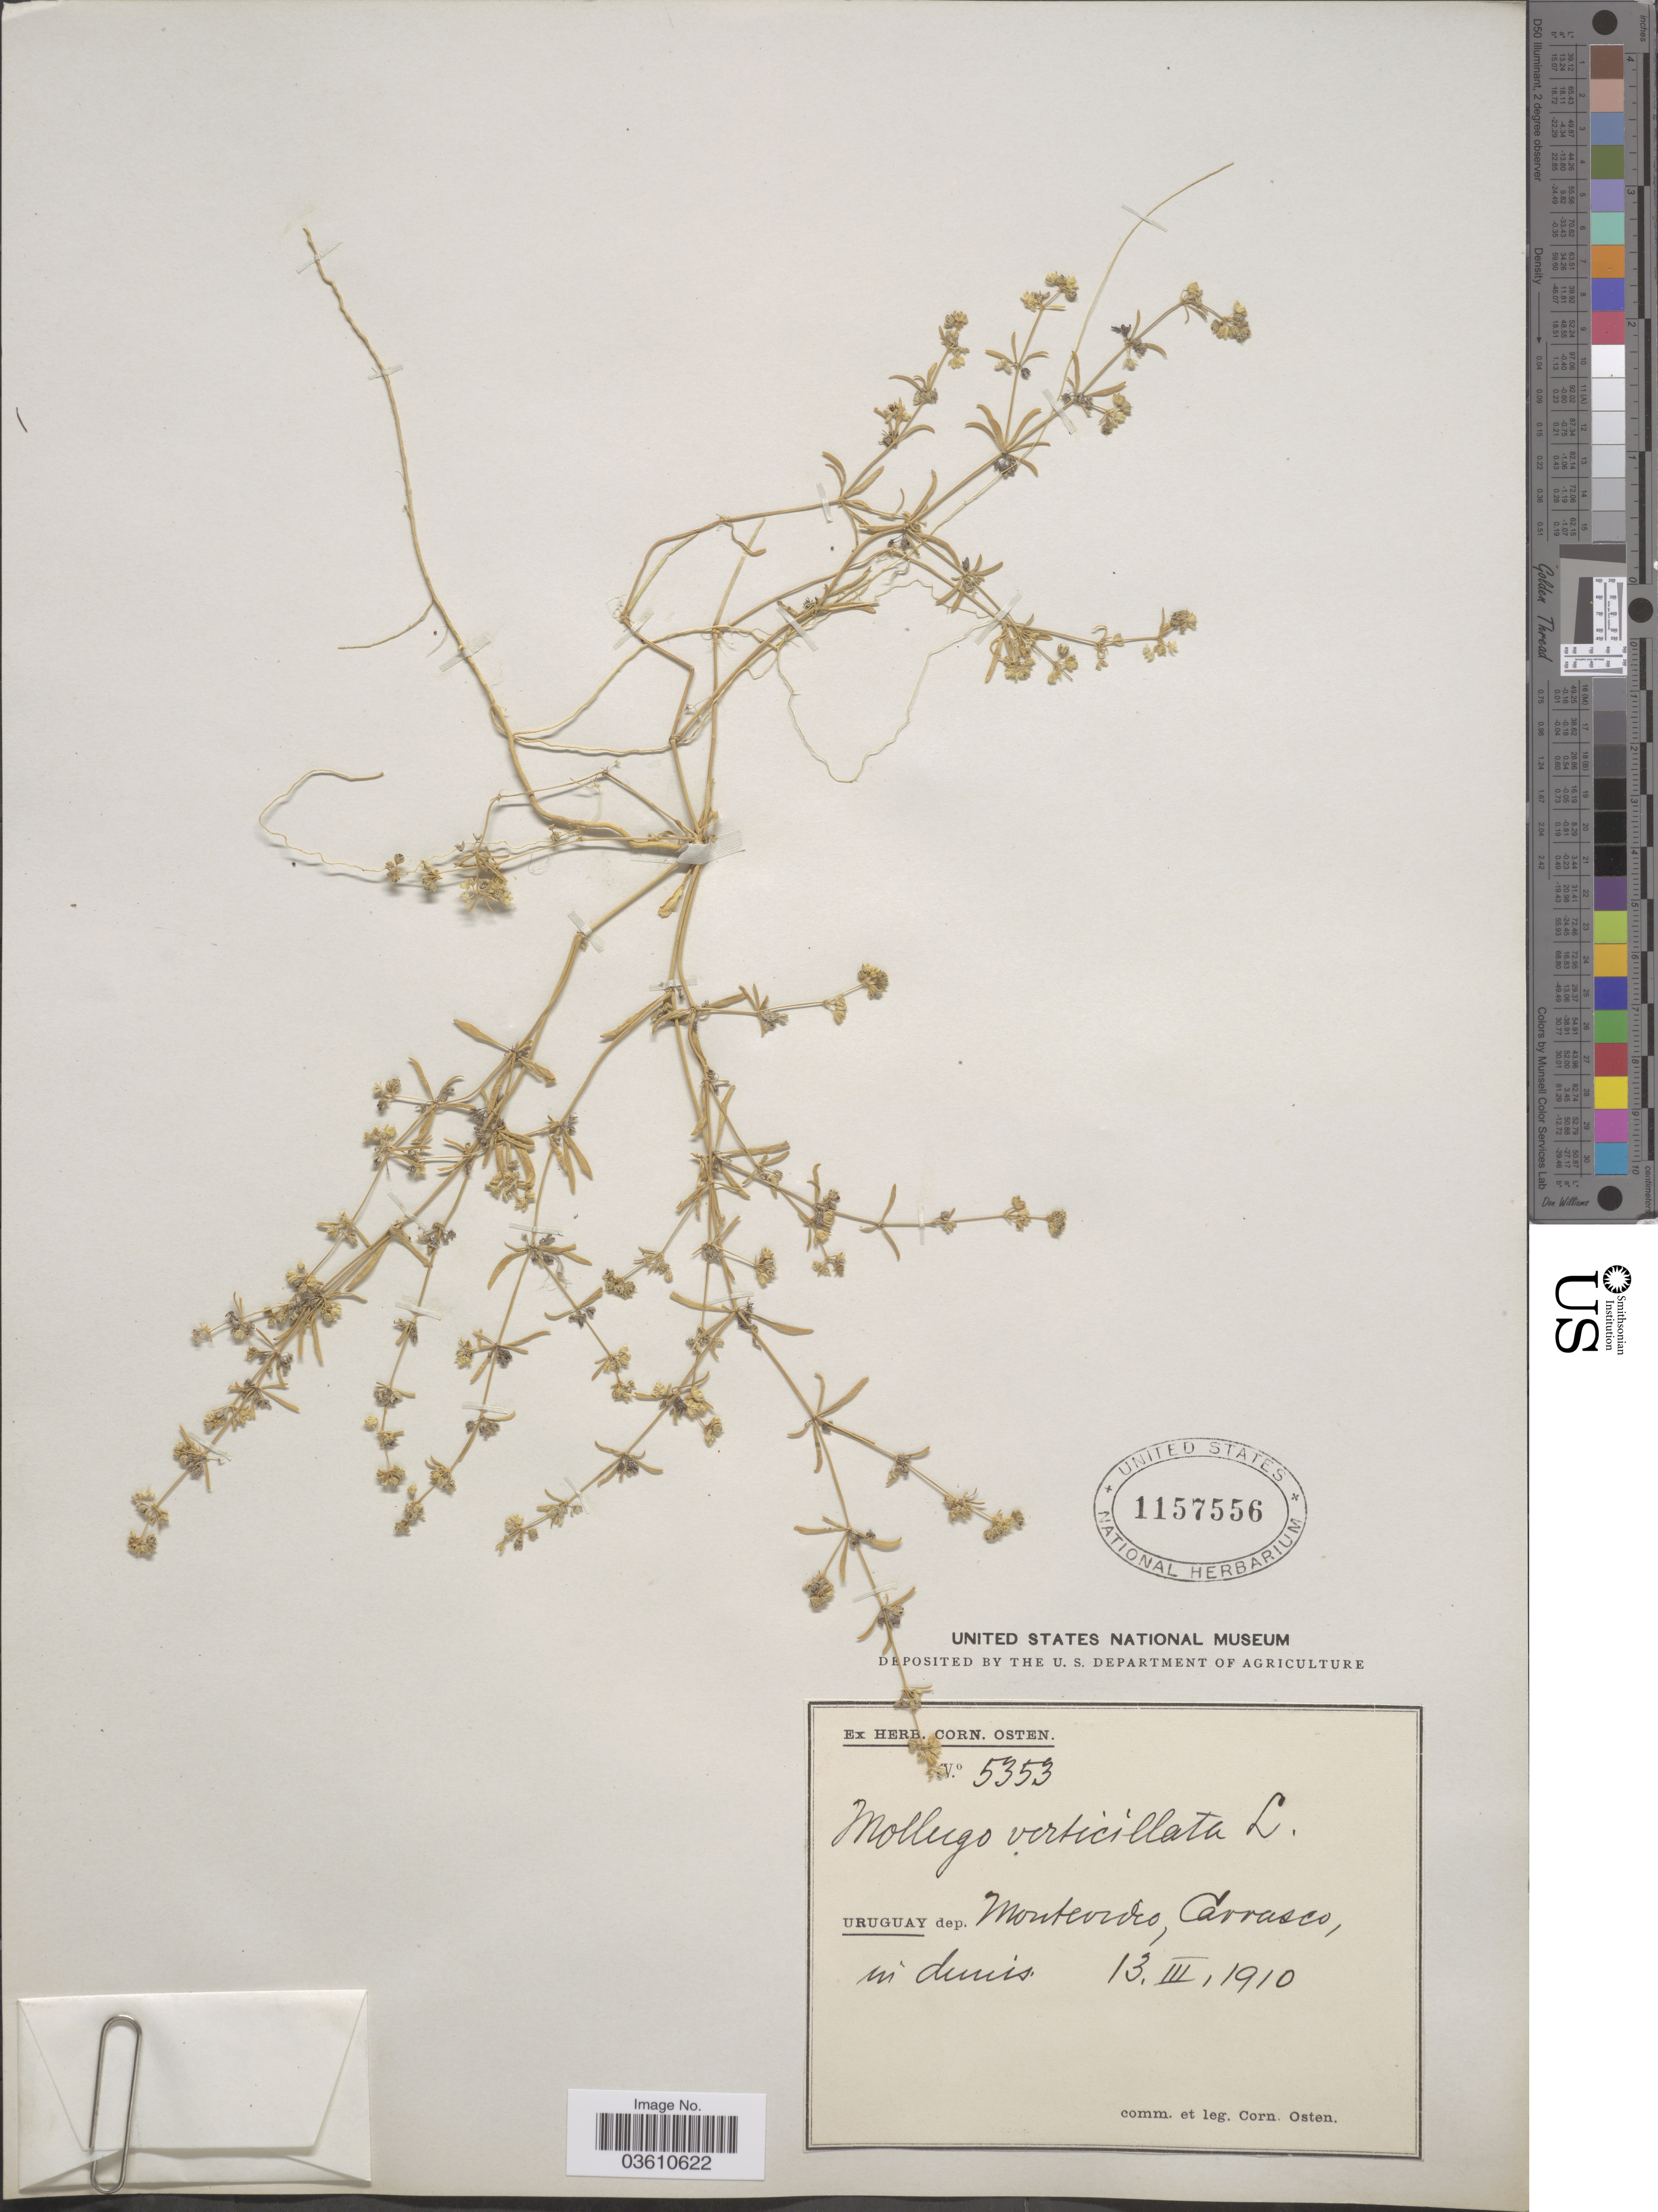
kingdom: Plantae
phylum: Tracheophyta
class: Magnoliopsida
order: Caryophyllales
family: Molluginaceae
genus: Mollugo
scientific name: Mollugo verticillata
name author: L.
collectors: C. Osten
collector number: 5353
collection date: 1910-03-13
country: Uruguay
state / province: Montevideo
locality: Dep. Montevideo, Carrasco.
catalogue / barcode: US 1157556